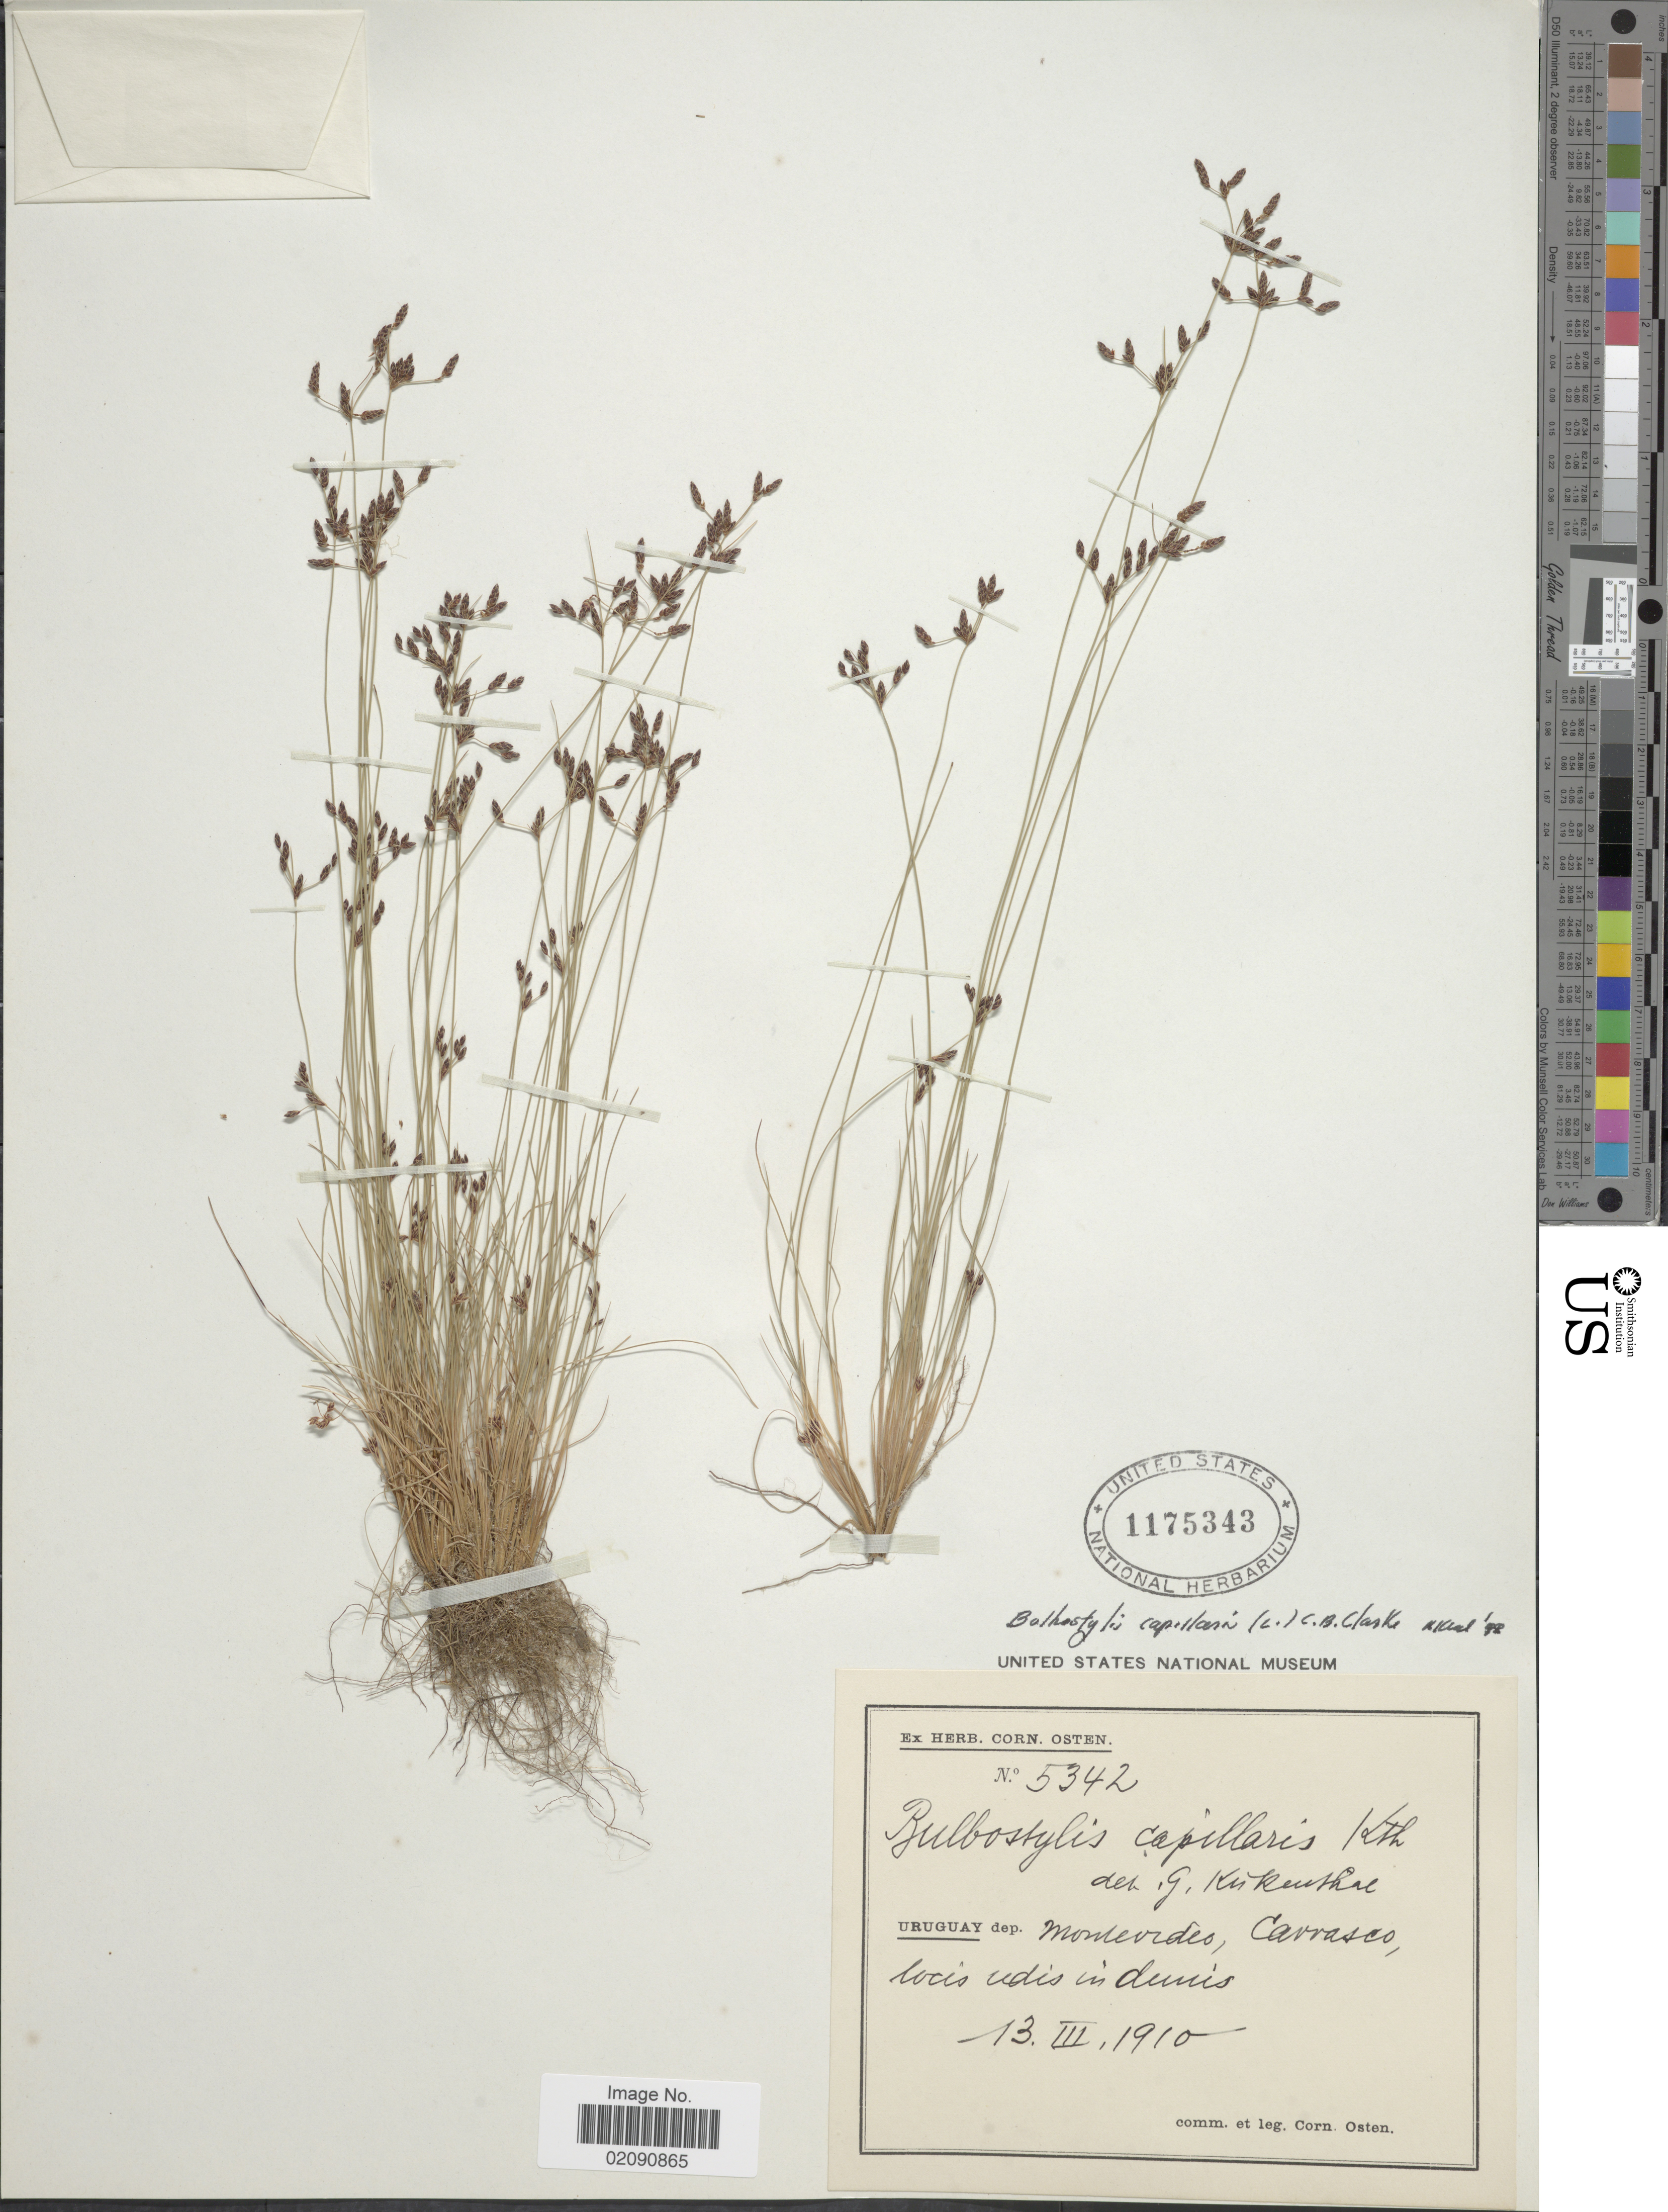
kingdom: Plantae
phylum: Tracheophyta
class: Liliopsida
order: Poales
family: Cyperaceae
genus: Bulbostylis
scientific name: Bulbostylis contracta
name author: (Kük. ex Osten) M. G. López & D.A. Simpson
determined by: Maciel-Silva, J. F.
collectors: C. Osten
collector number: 5342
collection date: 1910-03-13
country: Uruguay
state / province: Montevideo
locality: Carrasco, locis udis in dumis.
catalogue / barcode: US 1175343